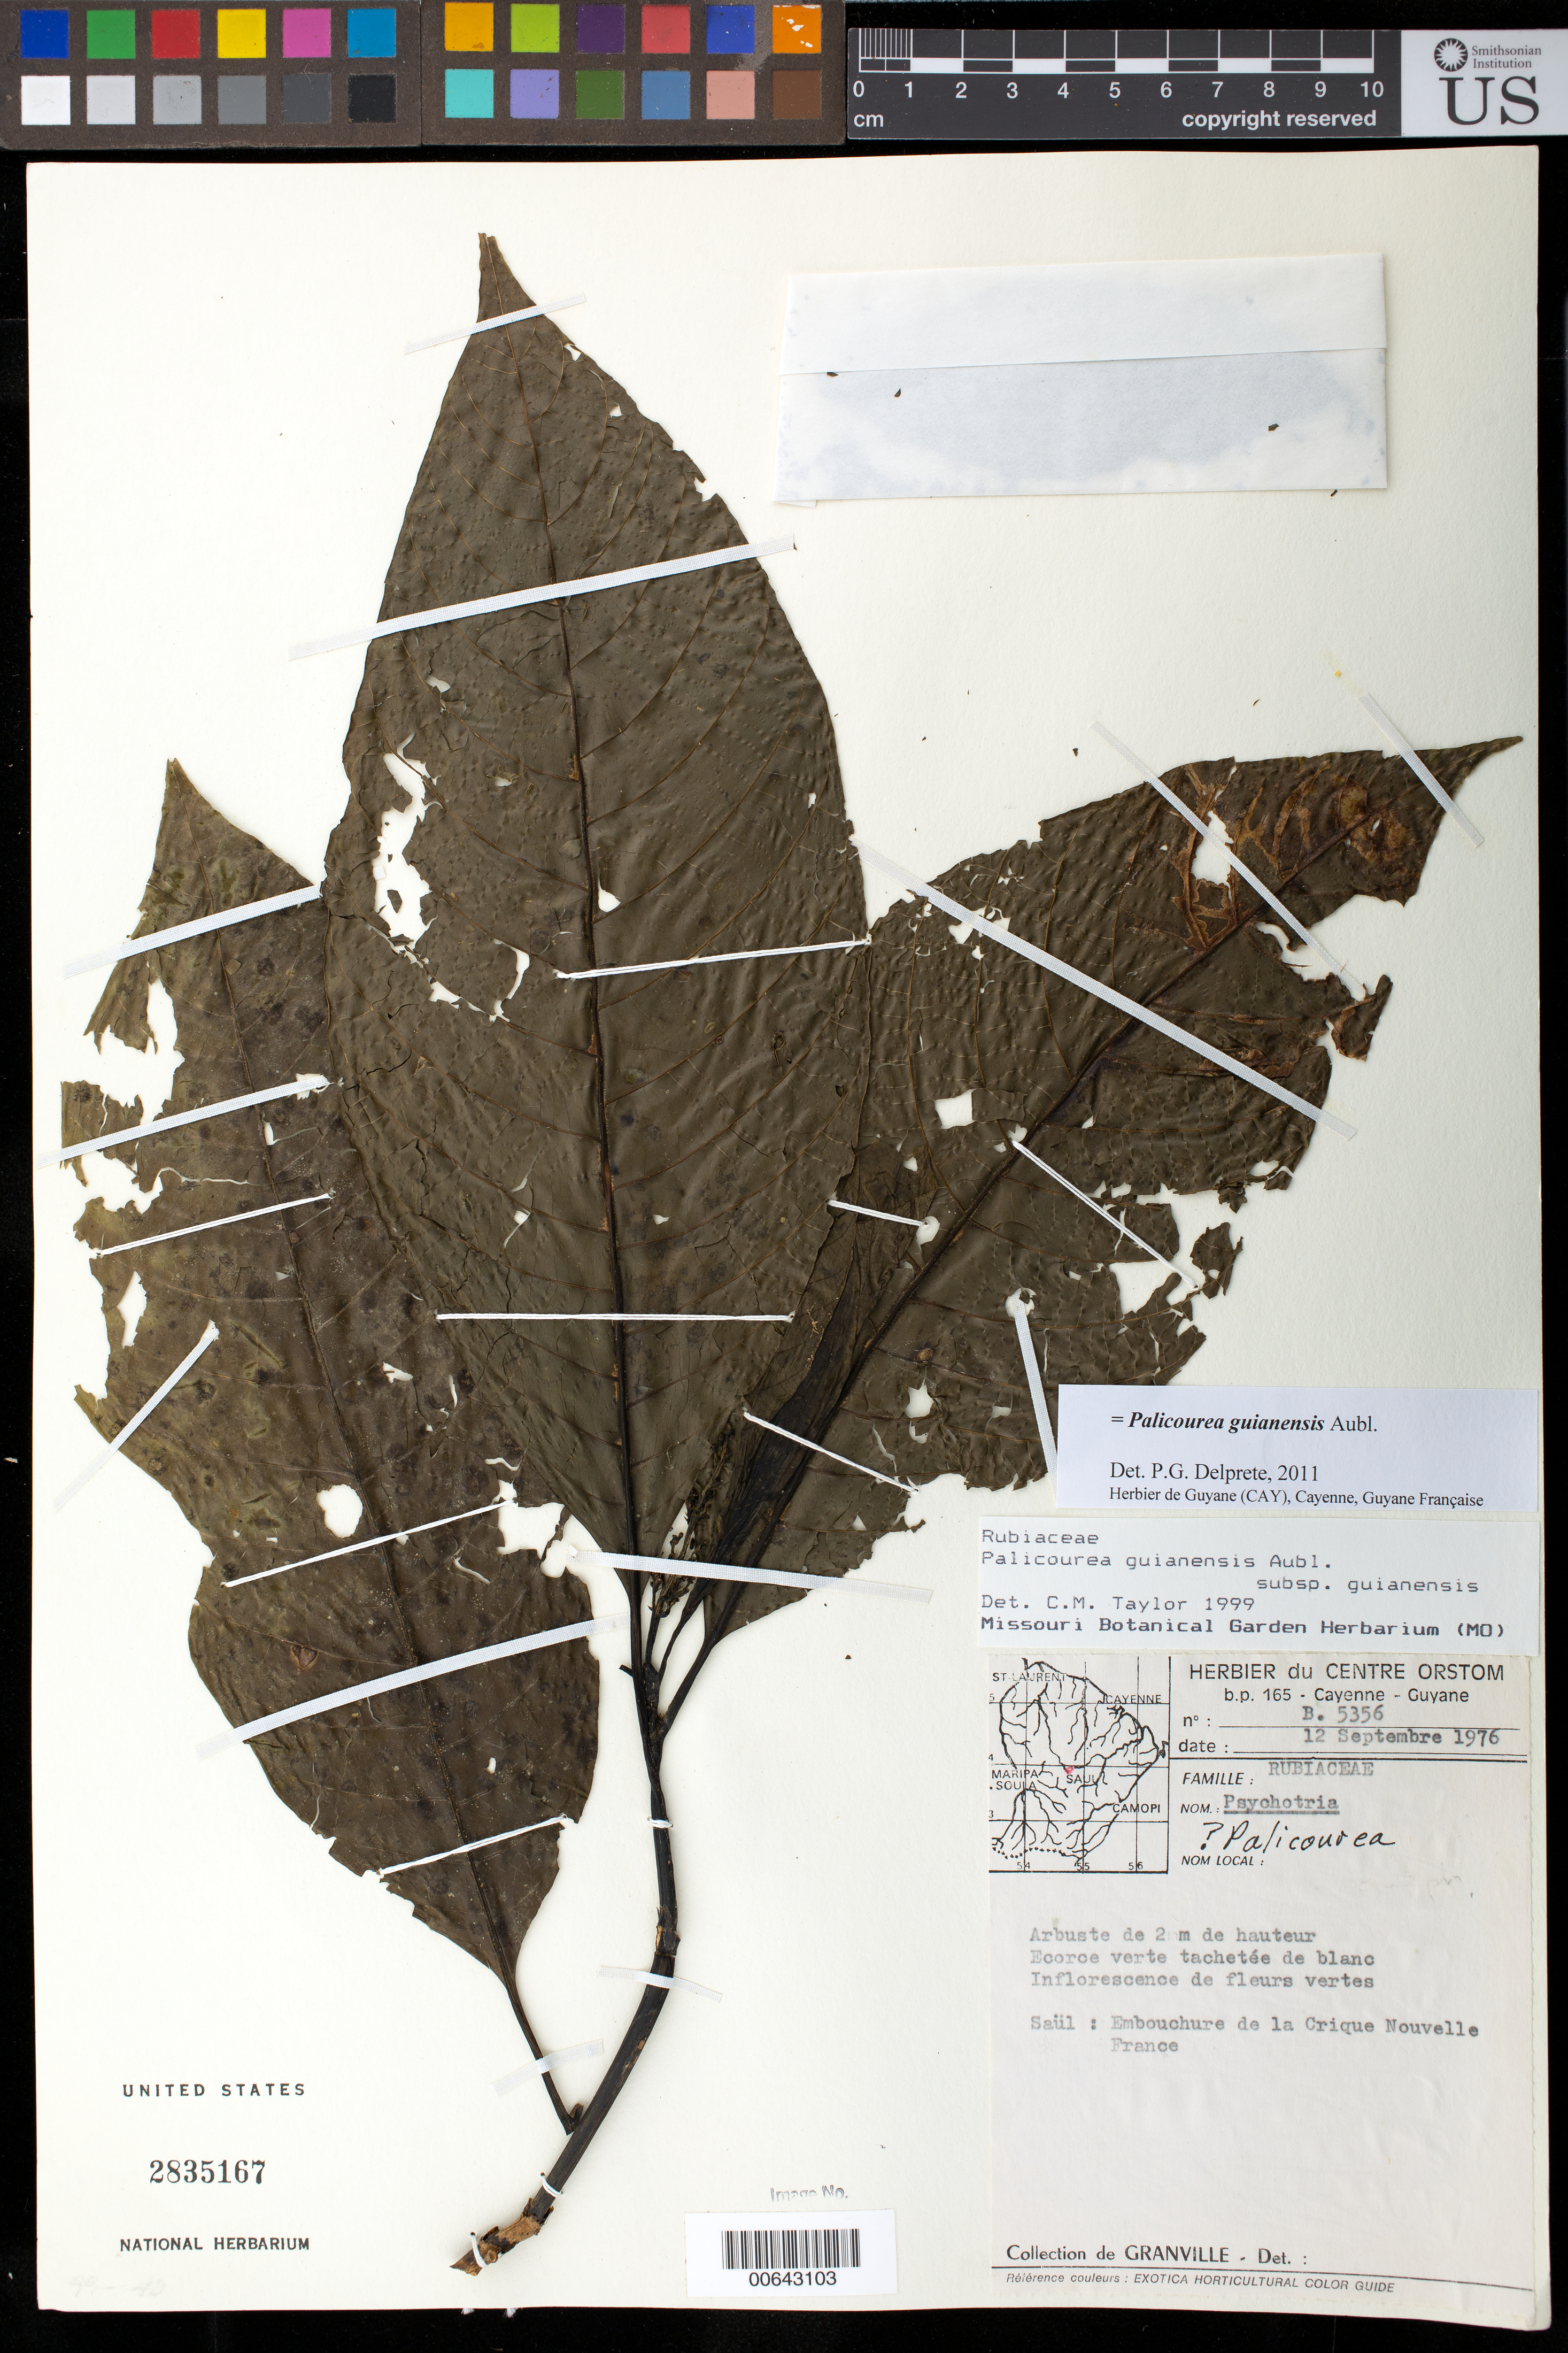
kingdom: Plantae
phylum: Tracheophyta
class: Magnoliopsida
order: Gentianales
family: Rubiaceae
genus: Palicourea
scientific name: Palicourea guianensis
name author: Aubl.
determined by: Delprete, P. G., Herb. de Guyane Cay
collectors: J.-J. de Granville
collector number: B 5356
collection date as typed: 12-Sep-76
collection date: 1976-09-12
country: French Guiana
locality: Saül, embouchure de la crique Nouvelle France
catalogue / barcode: US 2835167